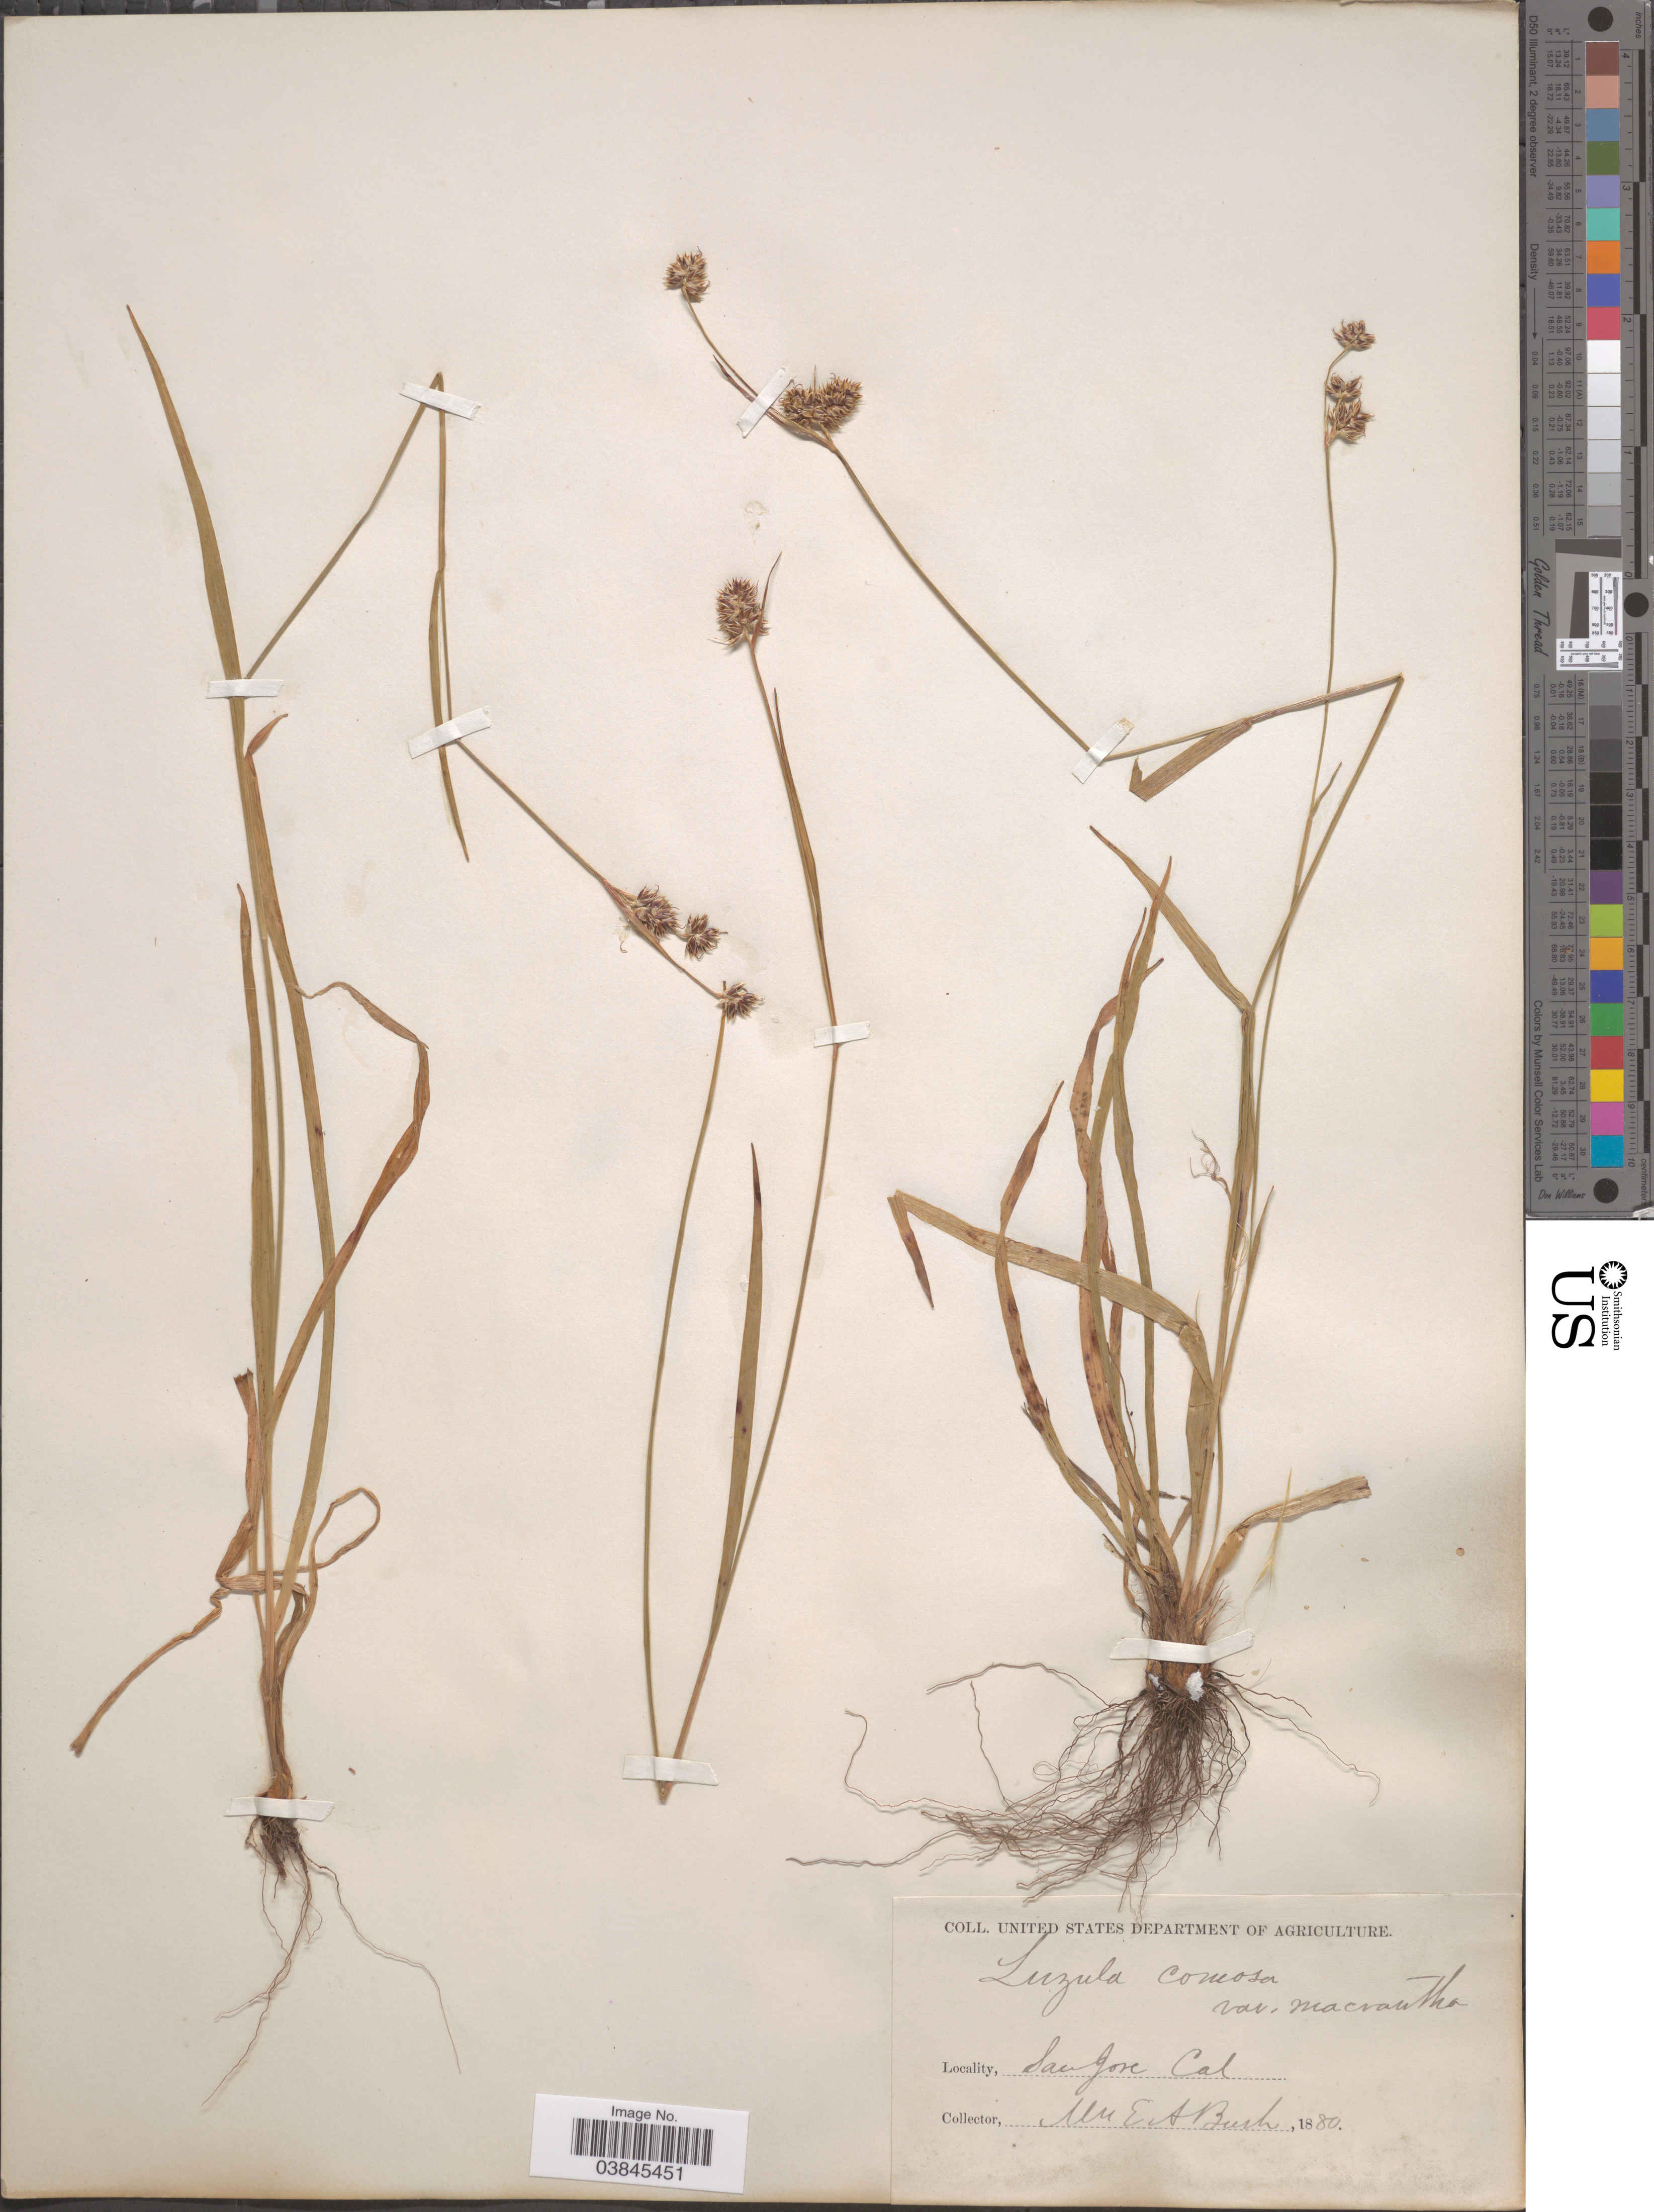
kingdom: Plantae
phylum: Tracheophyta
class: Liliopsida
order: Poales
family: Juncaceae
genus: Luzula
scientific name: Luzula campestris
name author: (L.) DC.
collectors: E. Bush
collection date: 1880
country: United States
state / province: California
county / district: Santa Clara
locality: San Jose.